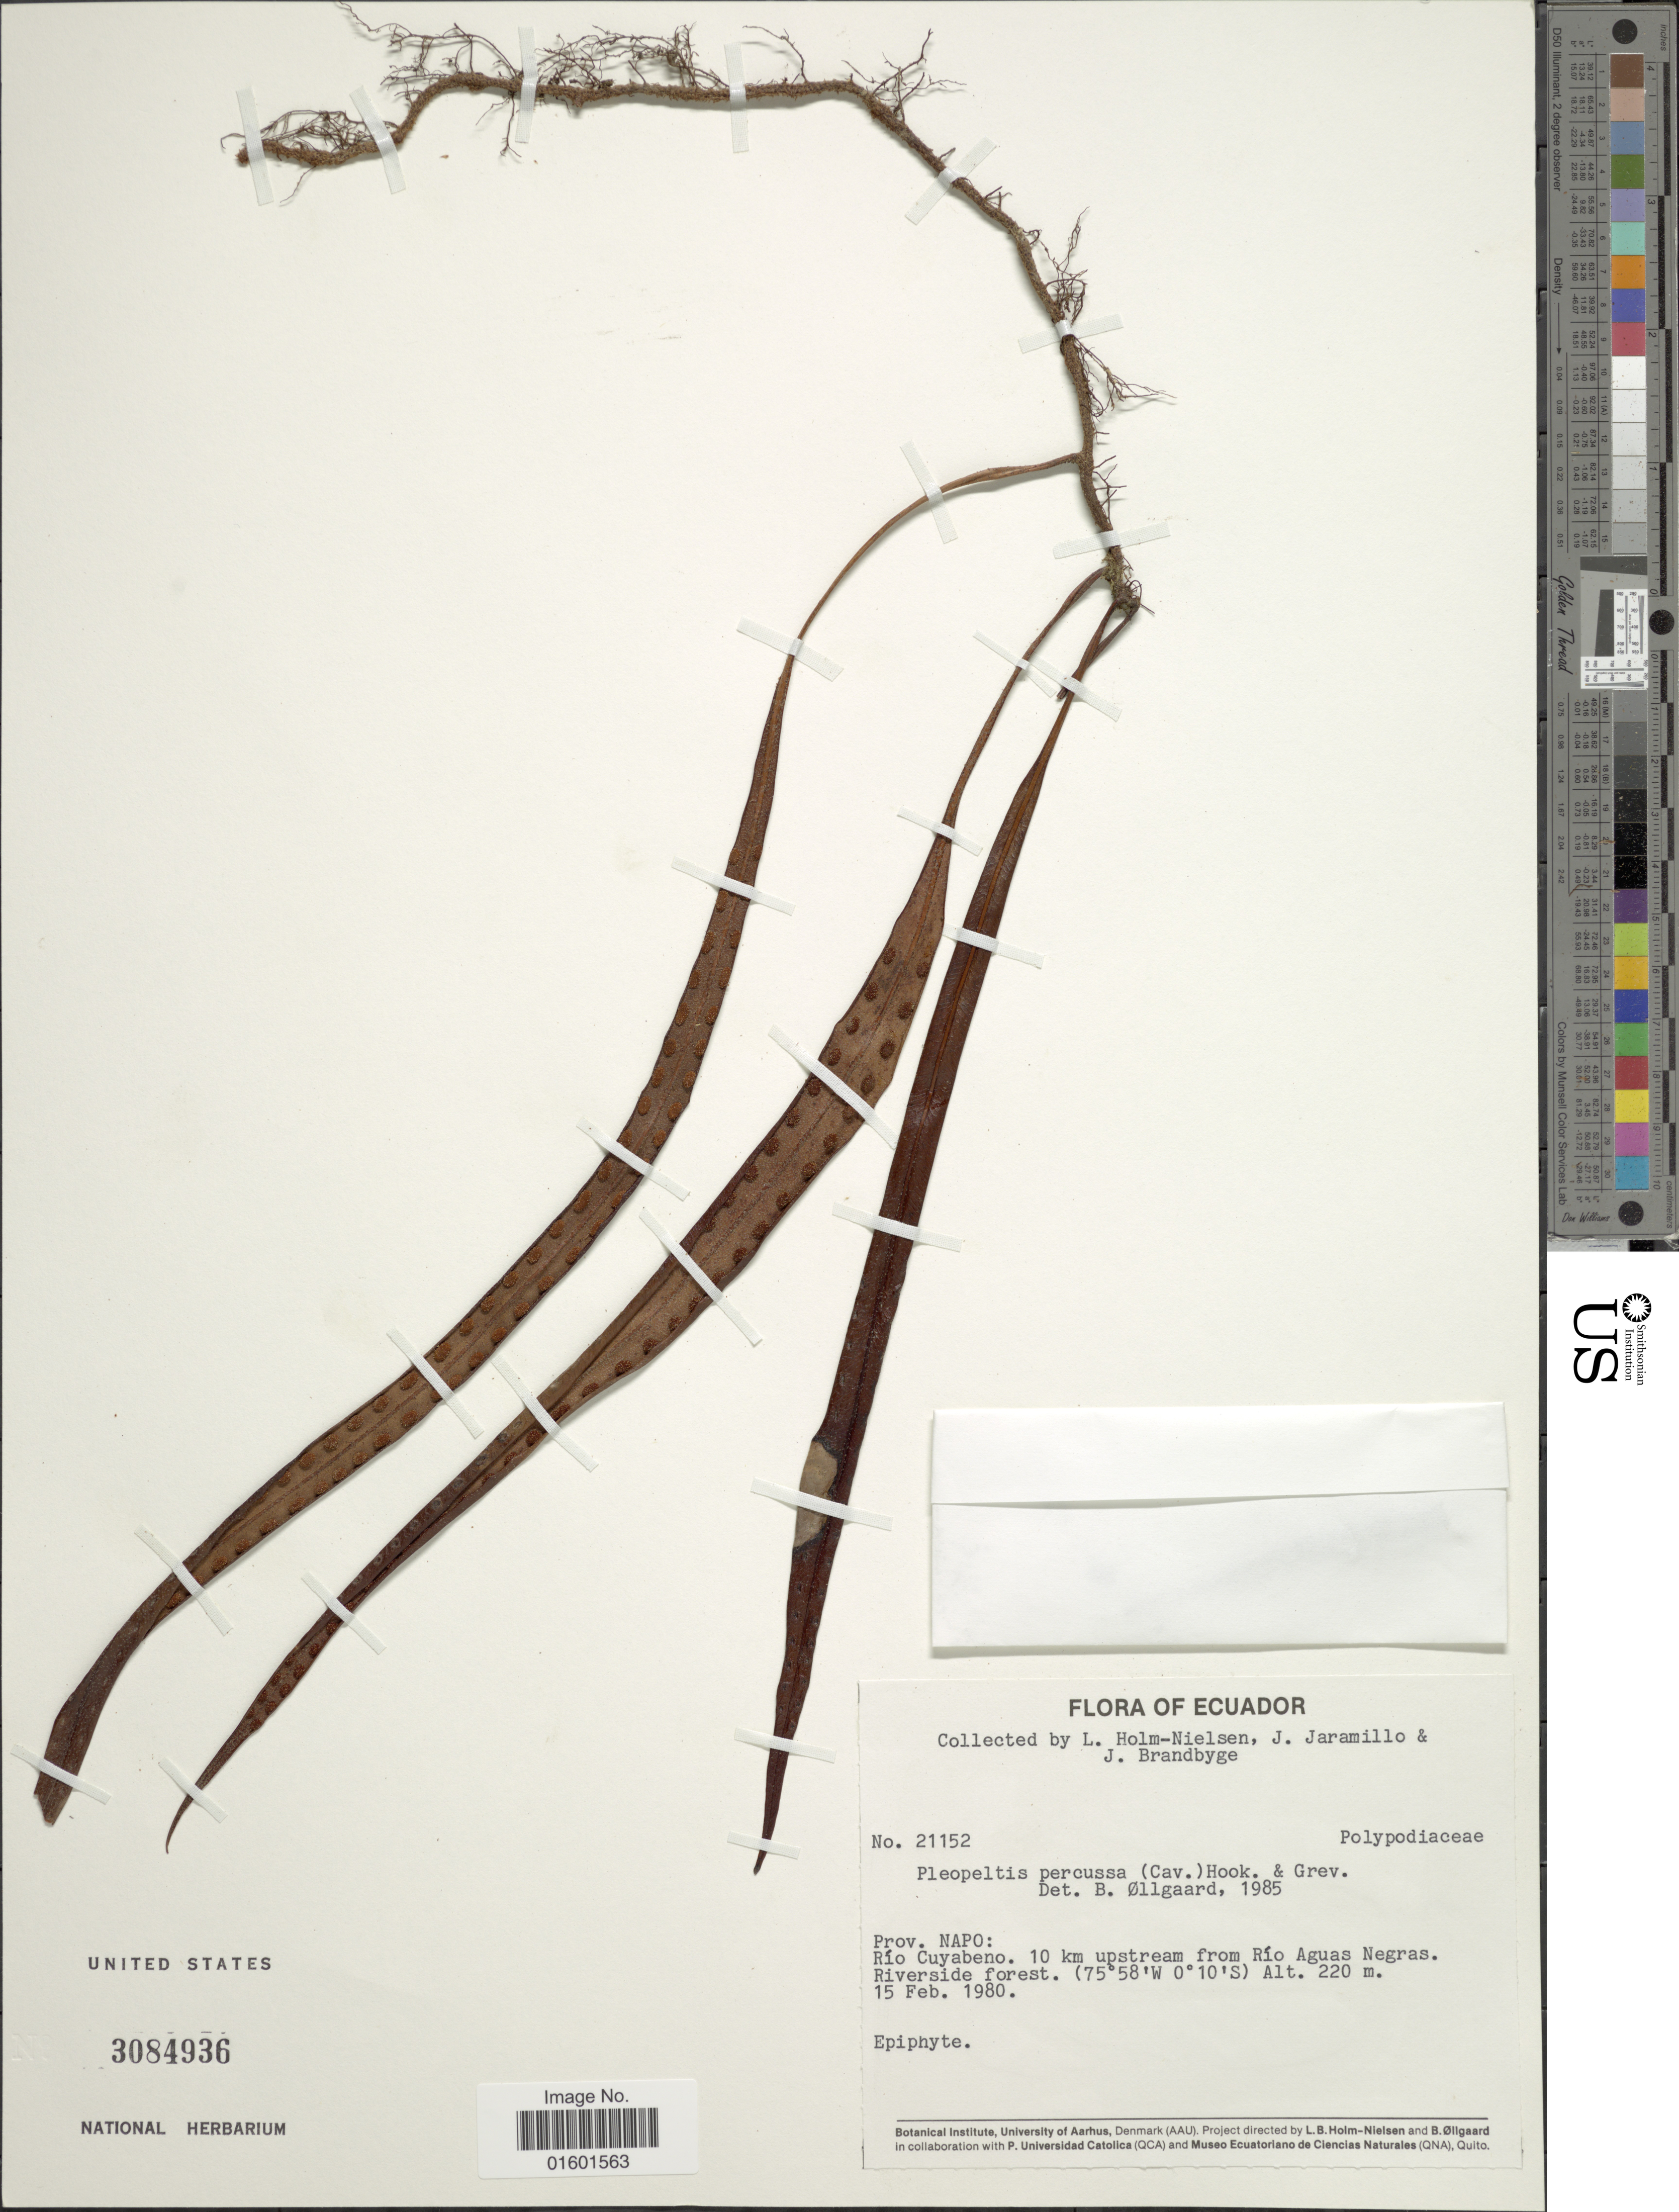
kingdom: Plantae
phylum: Tracheophyta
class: Polypodiopsida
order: Polypodiales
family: Polypodiaceae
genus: Microgramma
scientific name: Microgramma percussa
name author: (Cav.) de la Sota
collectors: L. B. Holm-Nielsen, J. Jaramillo & J. Brandbyge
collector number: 21152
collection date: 1980-02-15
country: Ecuador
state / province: Napo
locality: Rio Cuyabeno. 10 km upstream from Rio aguas Negras. Riverside forest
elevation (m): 220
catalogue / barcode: US 3084936